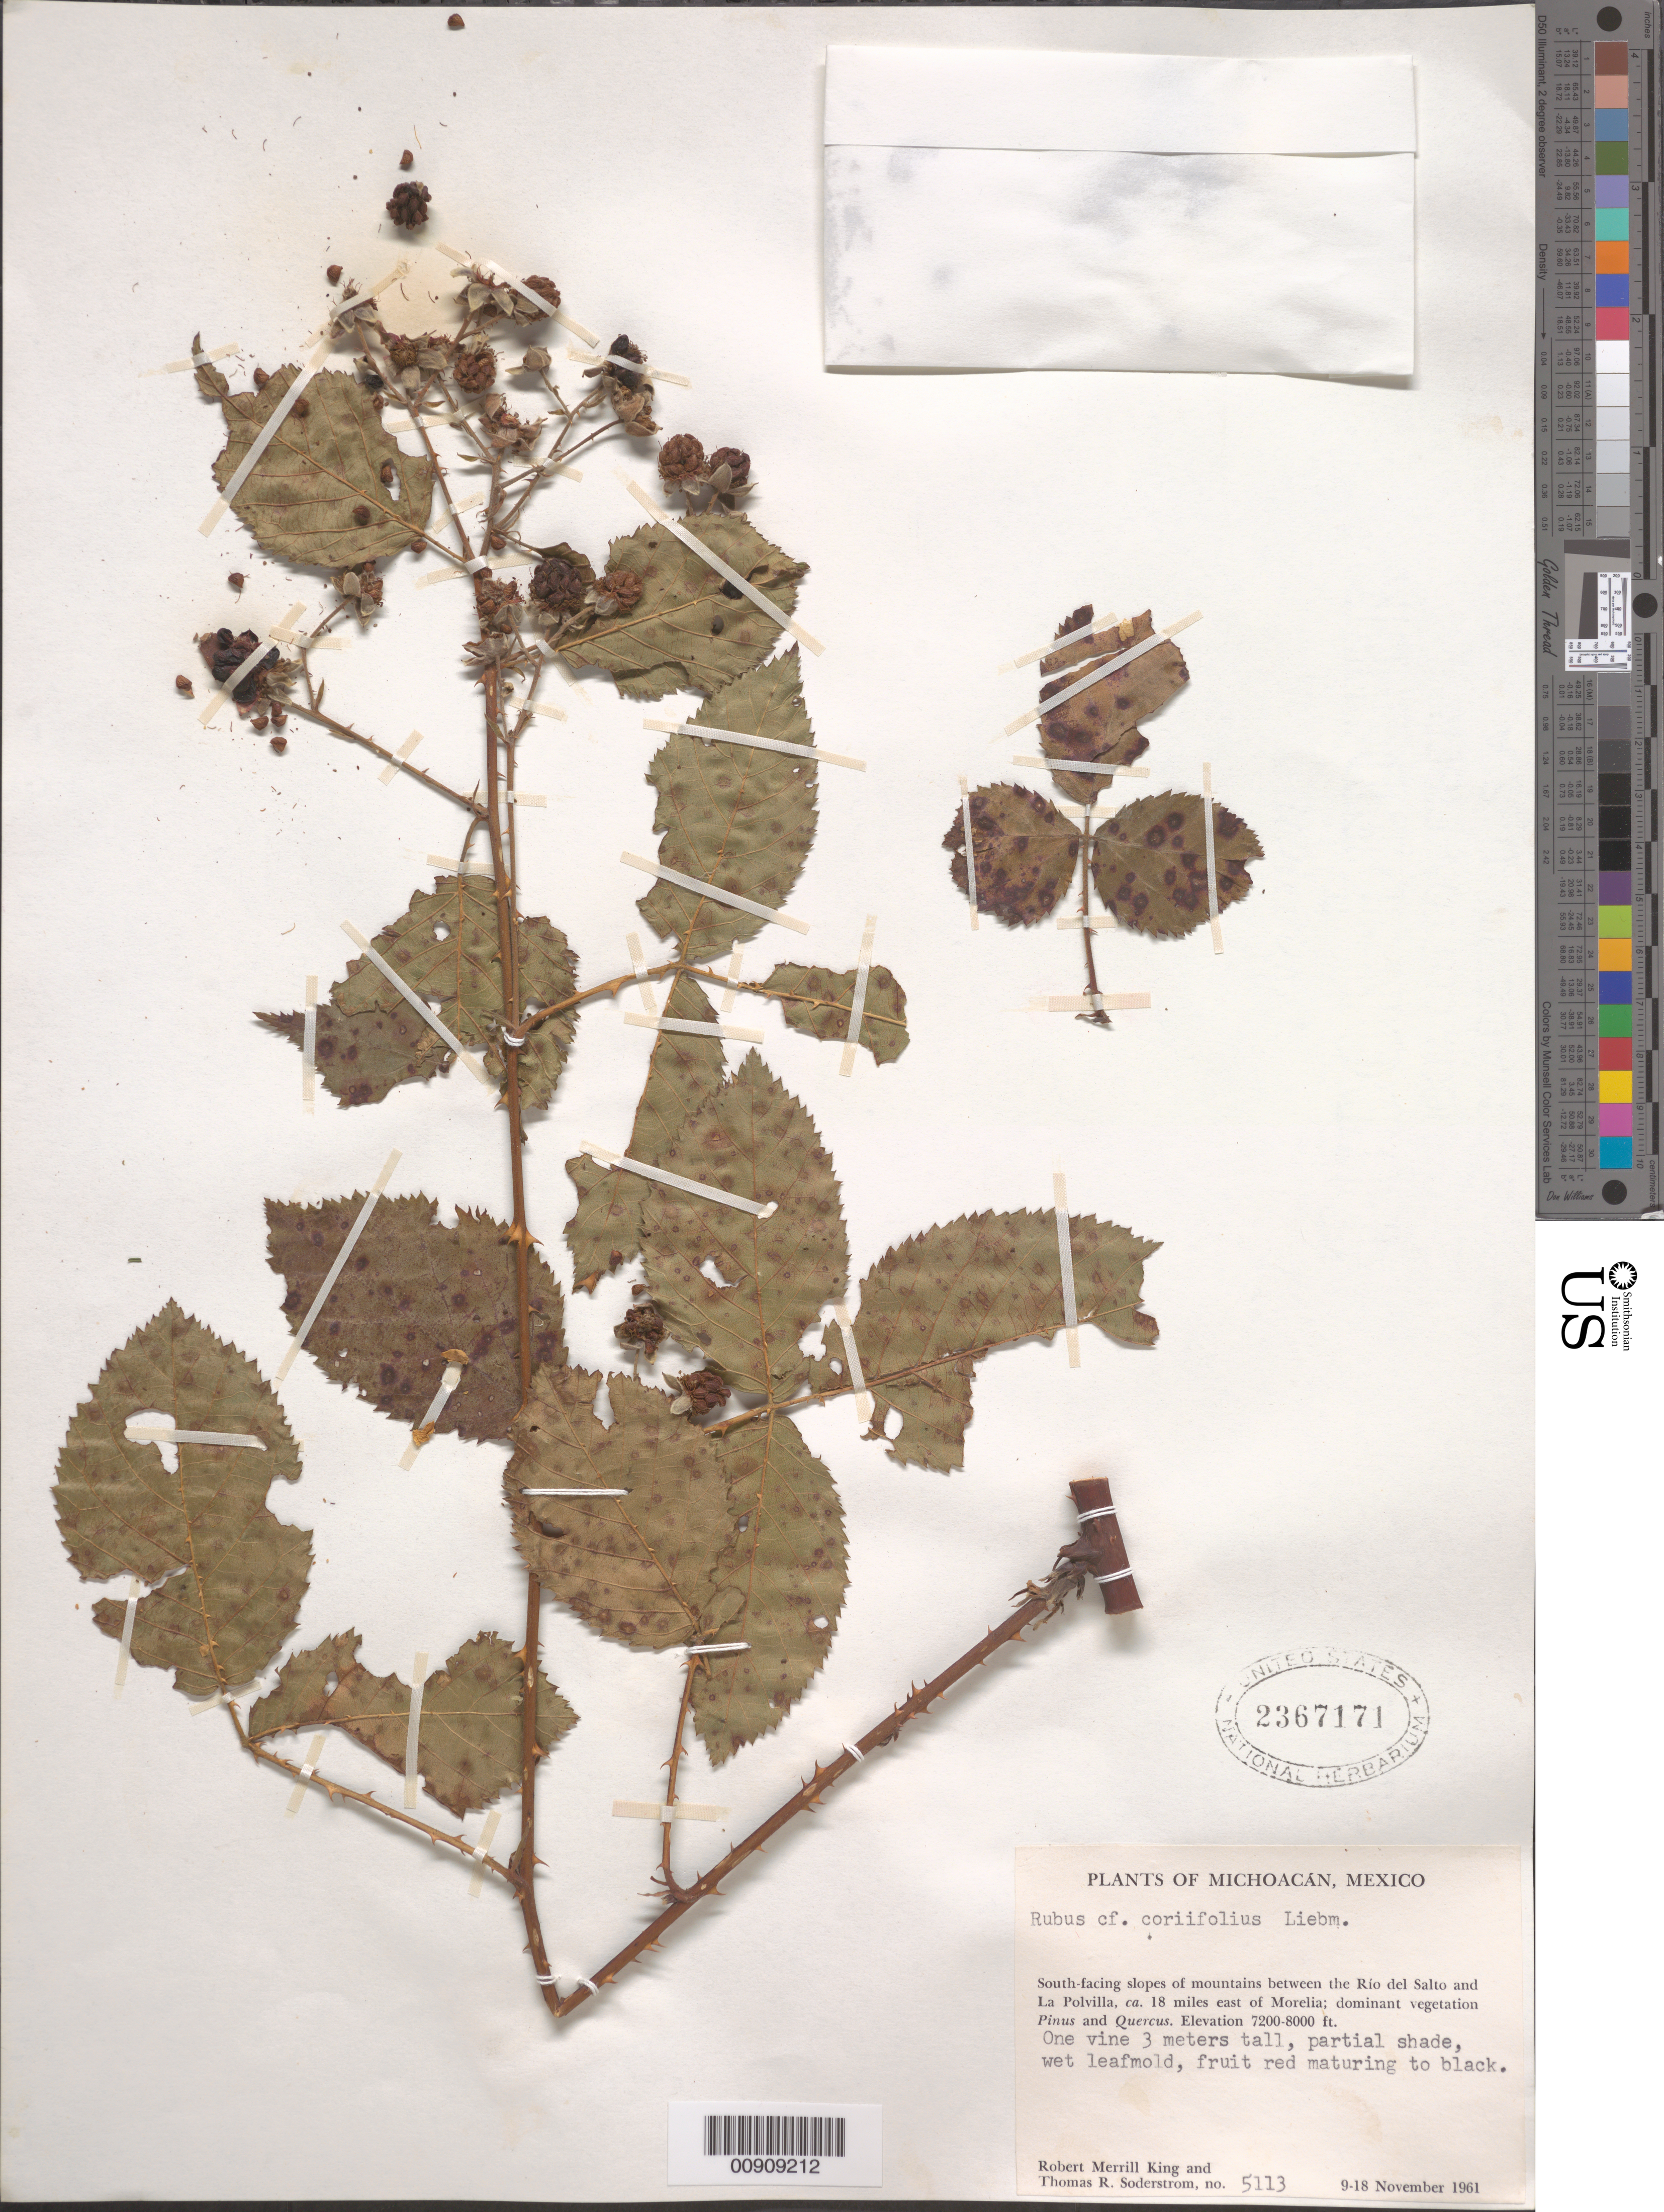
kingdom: Plantae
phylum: Tracheophyta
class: Magnoliopsida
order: Rosales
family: Rosaceae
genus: Rubus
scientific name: Rubus coriifolius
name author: Liebm.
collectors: R. M. King & T. R. Soderstrom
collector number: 5113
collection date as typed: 09 Nov 1961 to 18 Nov 1961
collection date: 1961-11-09/1961-11-18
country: Mexico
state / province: Michoacán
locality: South-facing slopes of mountains between the Río del Salto and La Polvilla, ca. 18 miles east of Morelia.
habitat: Partial shade, wet leafmold. South-facing slopes of mountains; dominant vegetation Pinus and Quercus.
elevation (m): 2195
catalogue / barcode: US 2367171